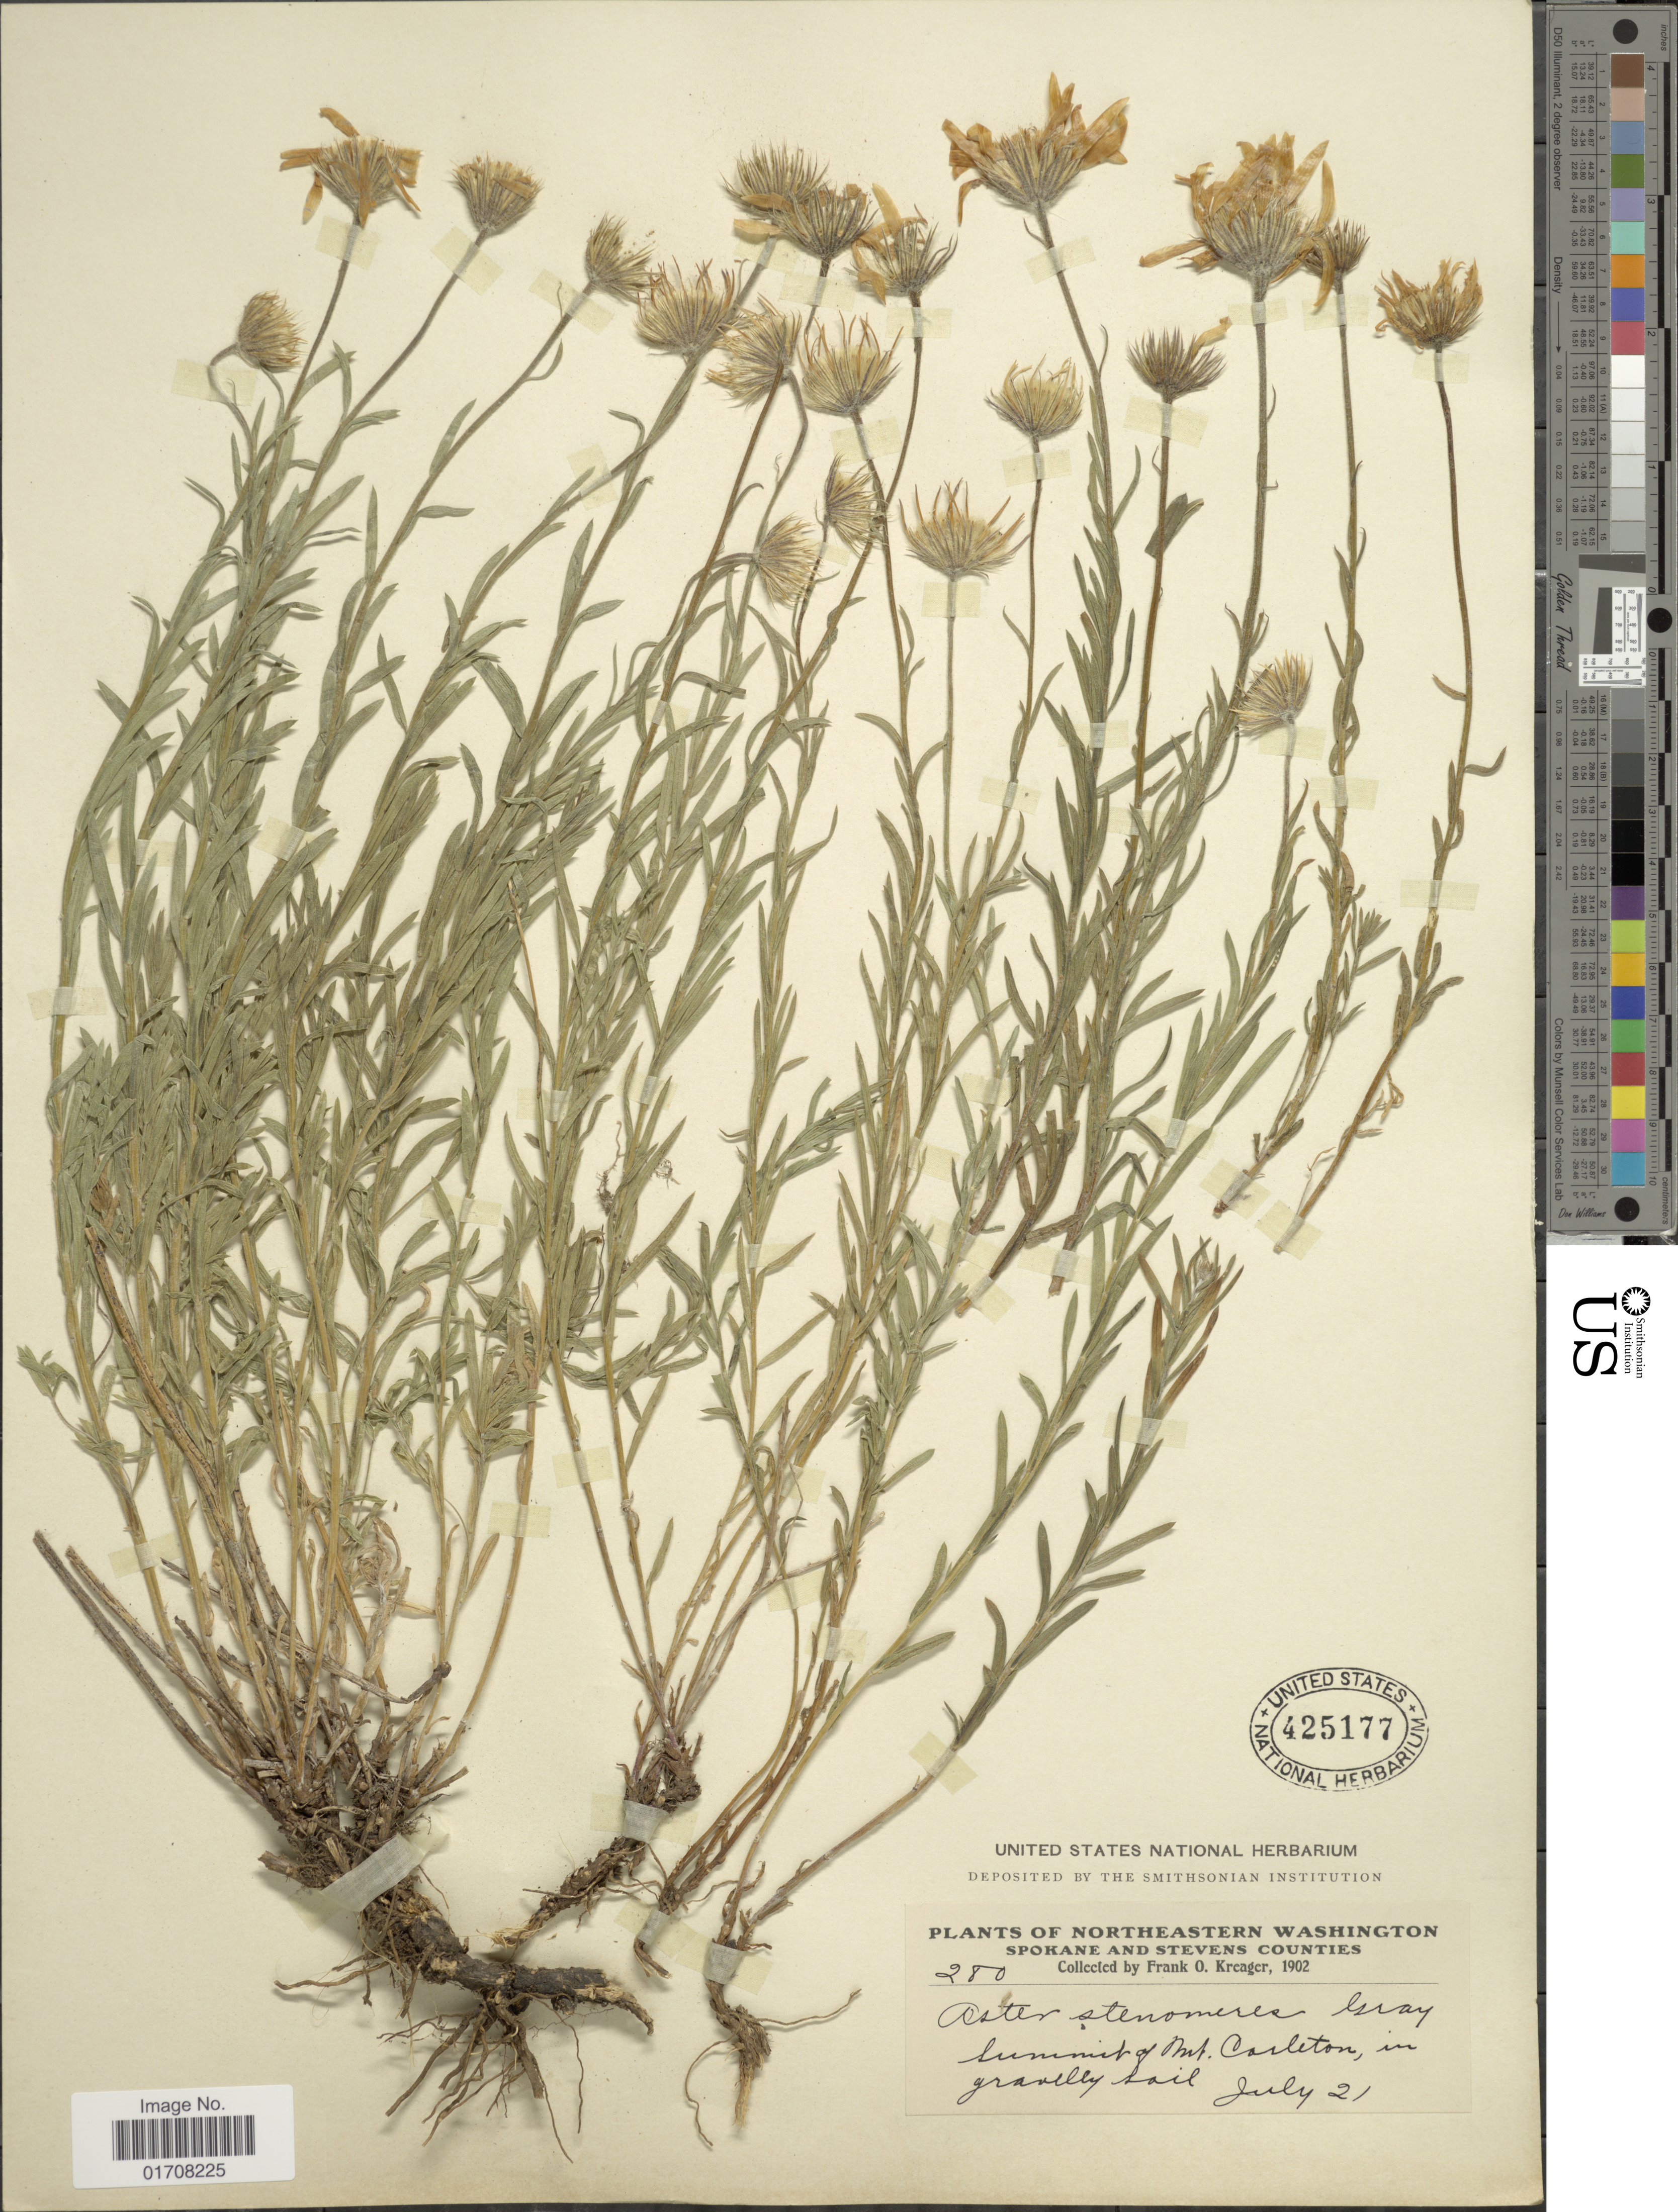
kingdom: Plantae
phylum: Tracheophyta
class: Magnoliopsida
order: Asterales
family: Asteraceae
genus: Ionactis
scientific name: Ionactis stenomeres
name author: (A. Gray) Greene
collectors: F. Kreager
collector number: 280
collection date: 1902-07-21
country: United States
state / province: Washington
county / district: Spokane / Stevens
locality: Northeastern Washington, Spokane and Stevens Counties, summit of Mt. Carleton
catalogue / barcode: US 425177